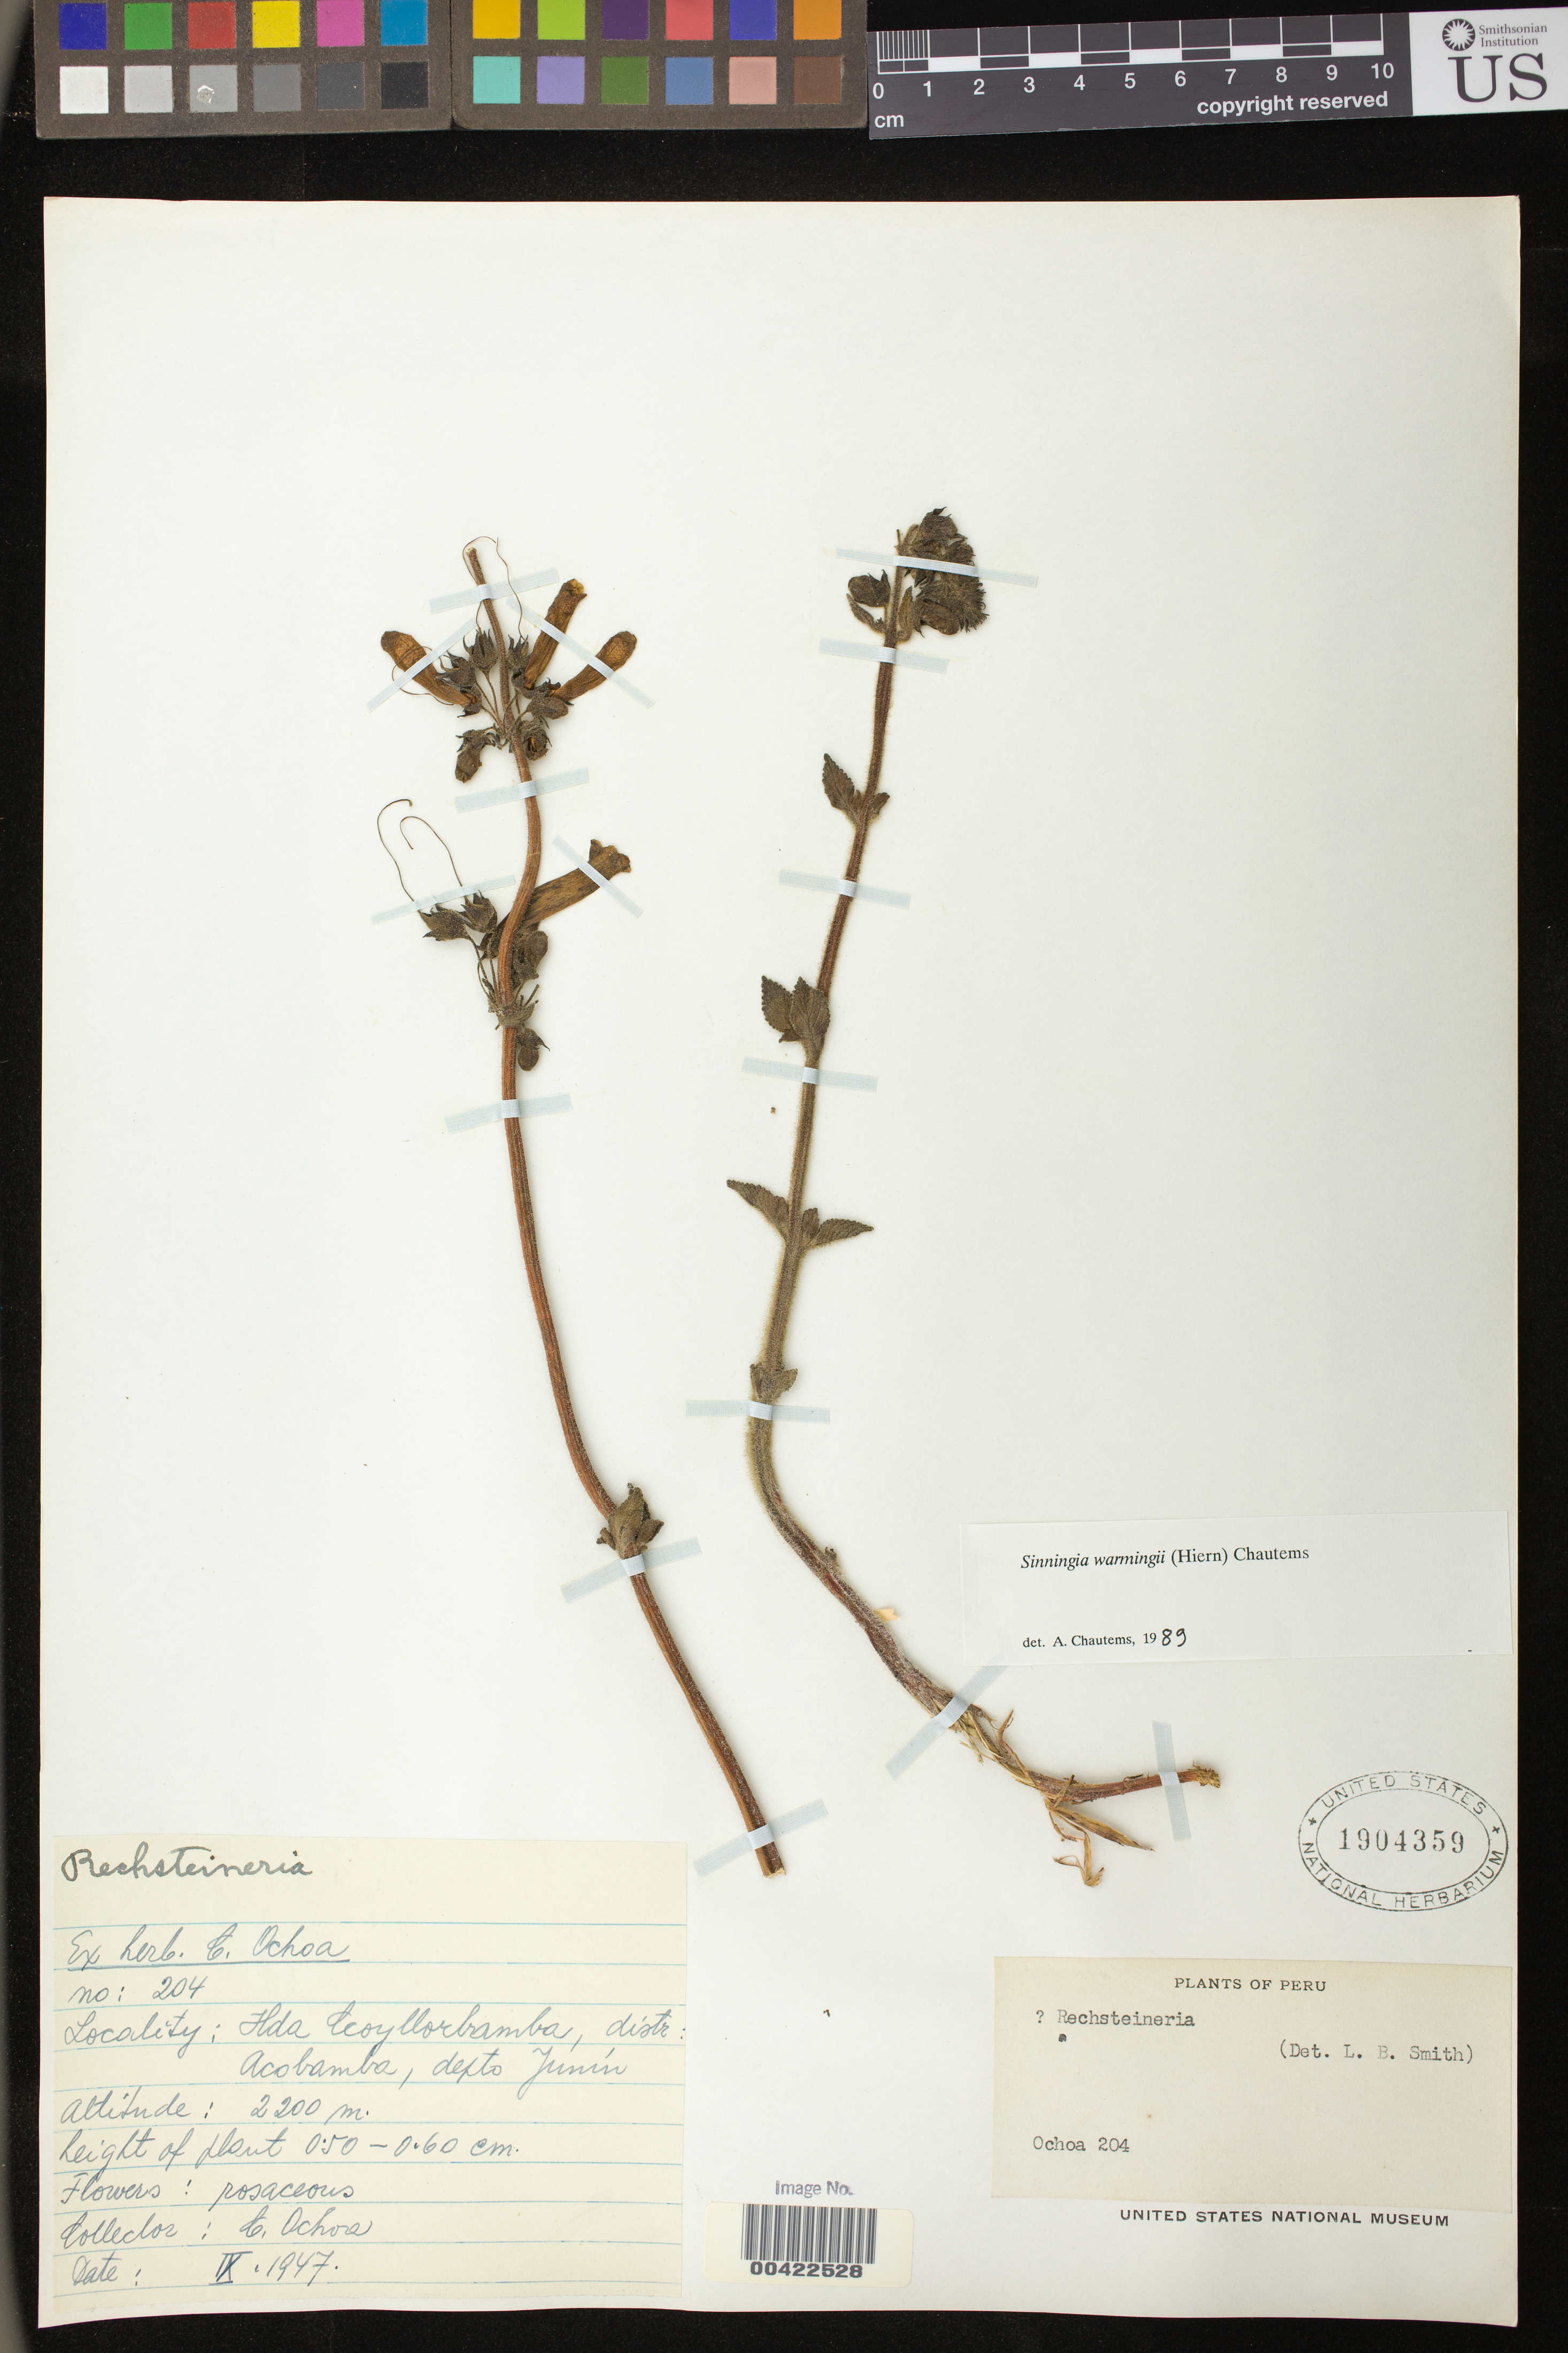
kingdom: Plantae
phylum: Tracheophyta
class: Magnoliopsida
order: Lamiales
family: Gesneriaceae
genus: Sinningia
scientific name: Sinningia warmingii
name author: (Hiern) Chautems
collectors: C. M. Ochoa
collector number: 204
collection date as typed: Sep 1947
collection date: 1947-09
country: Peru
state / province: Junín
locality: Acoyllorbamba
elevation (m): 2200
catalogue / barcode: US 1904359